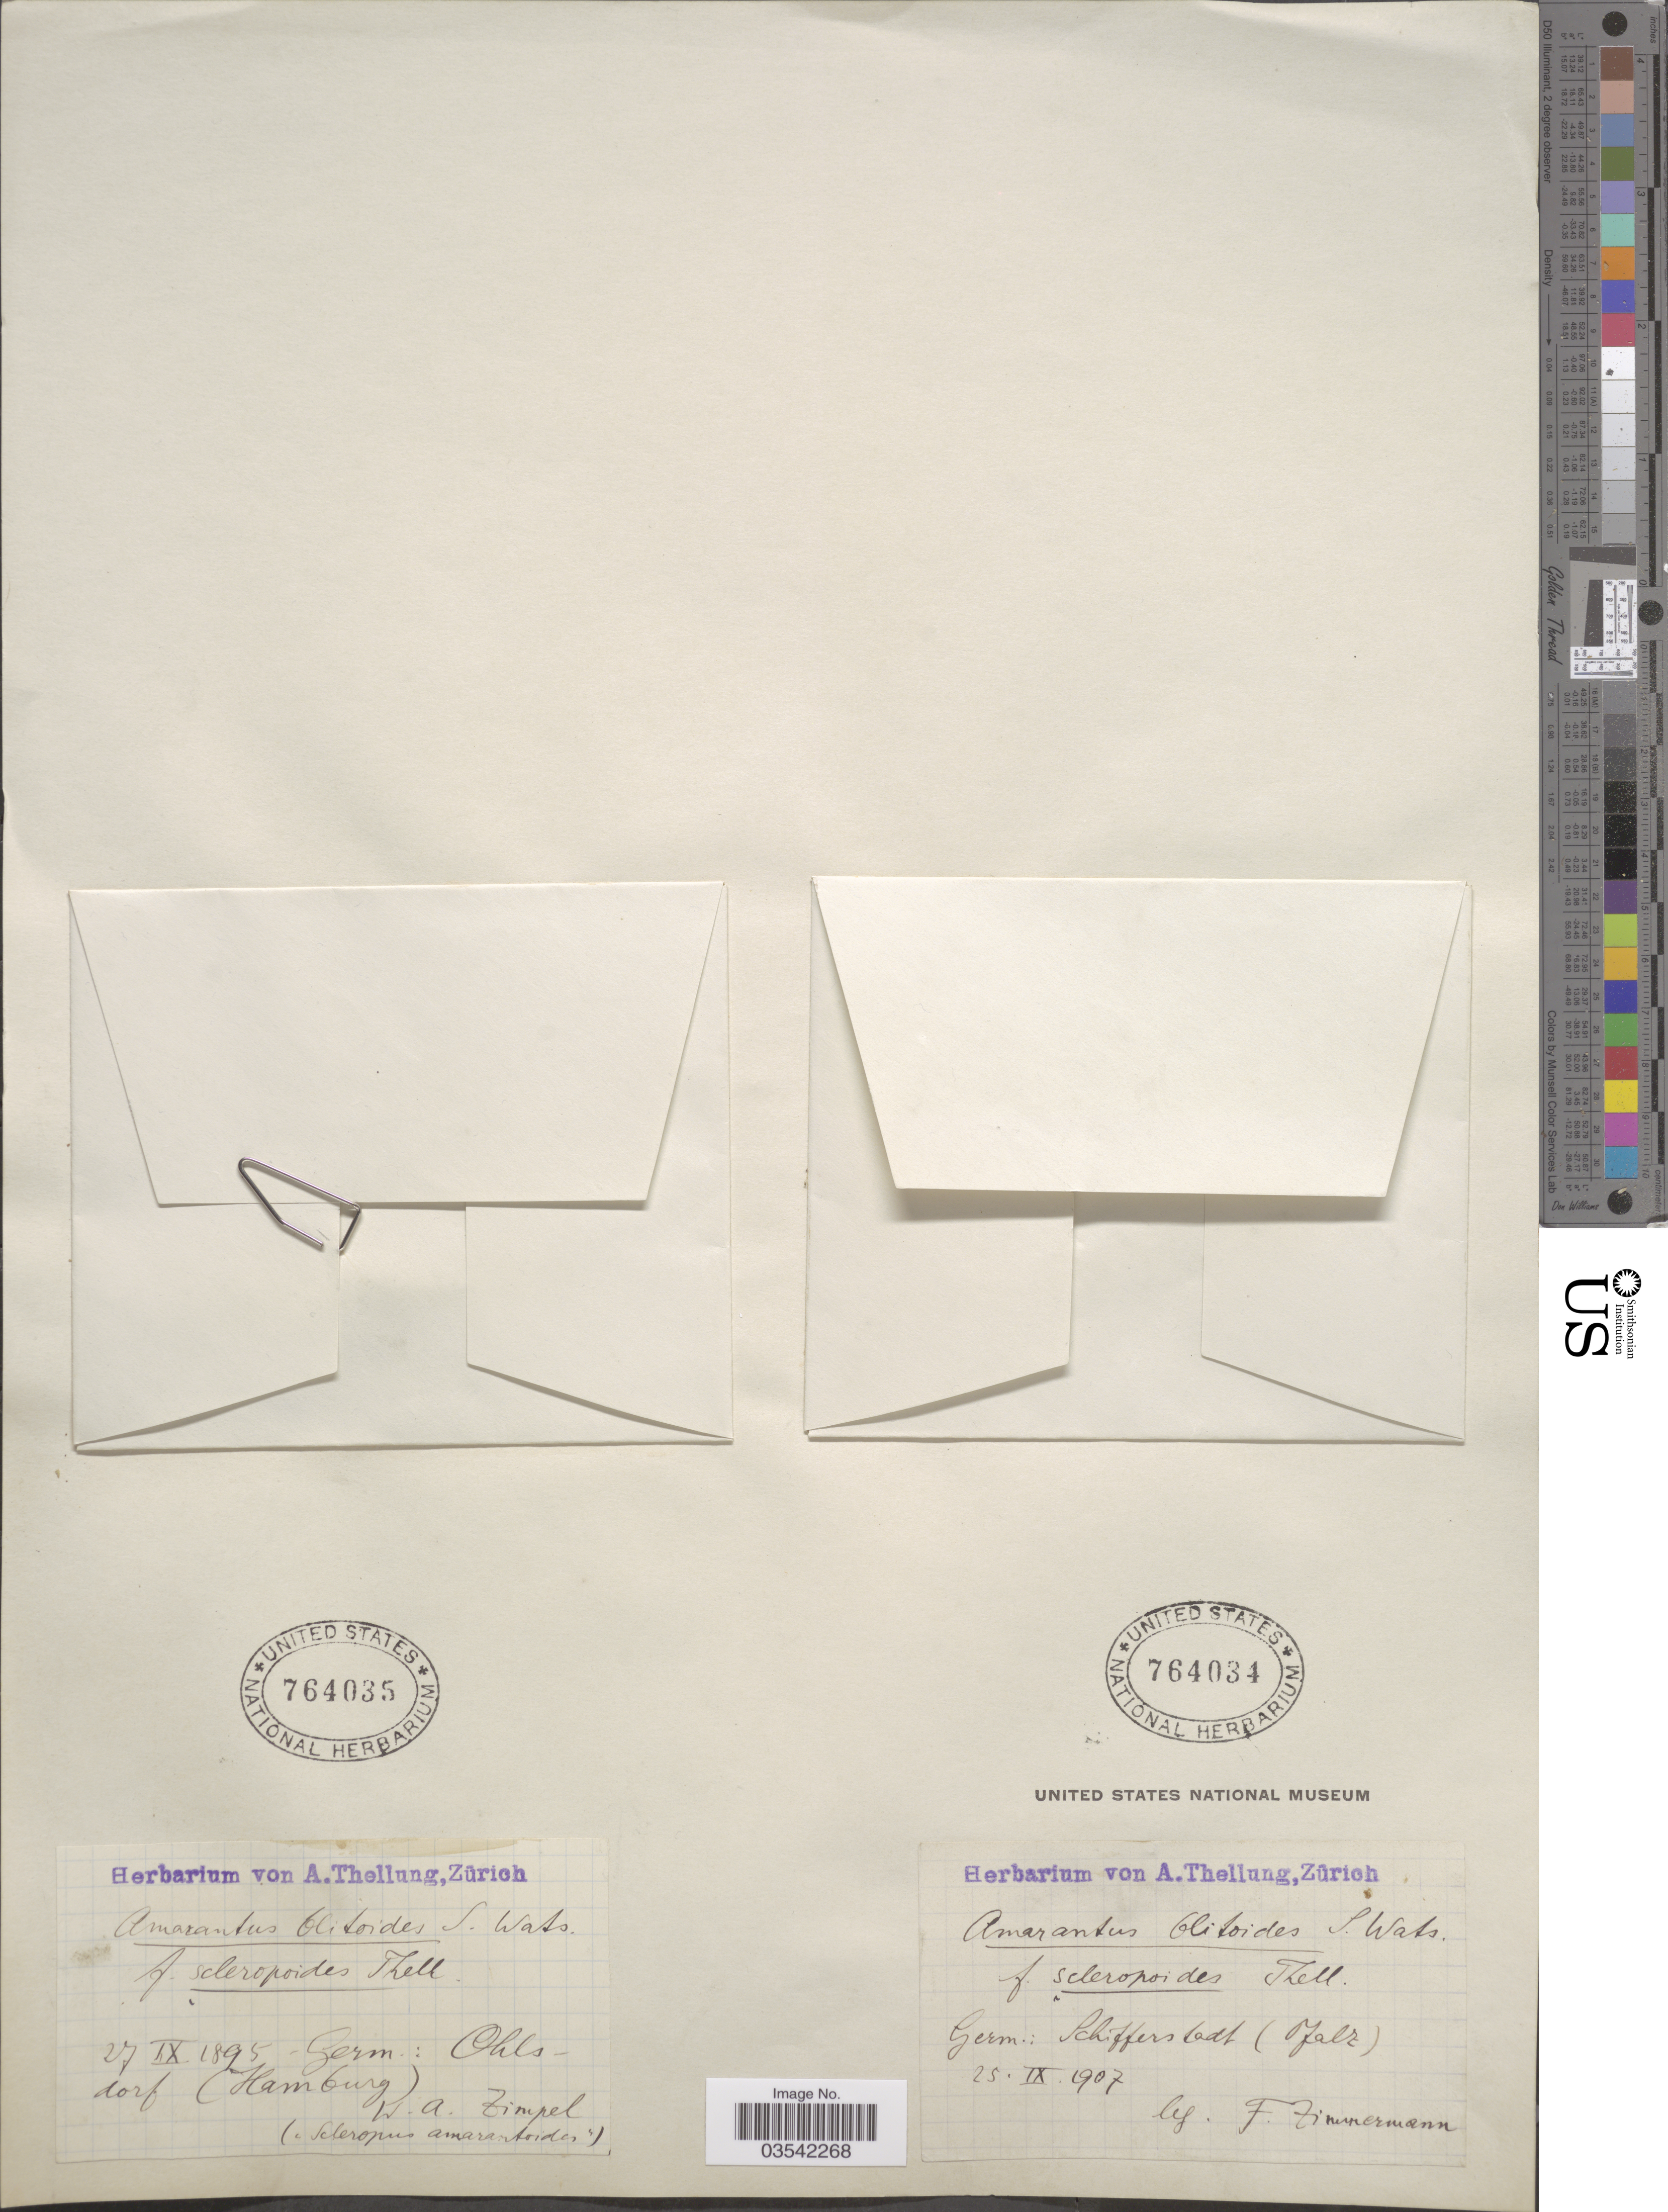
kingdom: Plantae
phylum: Tracheophyta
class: Magnoliopsida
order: Caryophyllales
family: Amaranthaceae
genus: Amaranthus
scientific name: Amaranthus blitoides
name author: S. Watson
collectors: W. Zimpel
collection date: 1895-09-27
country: Germany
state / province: Hamburg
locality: Germ.: Ohlsdorf.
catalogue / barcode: US 764035